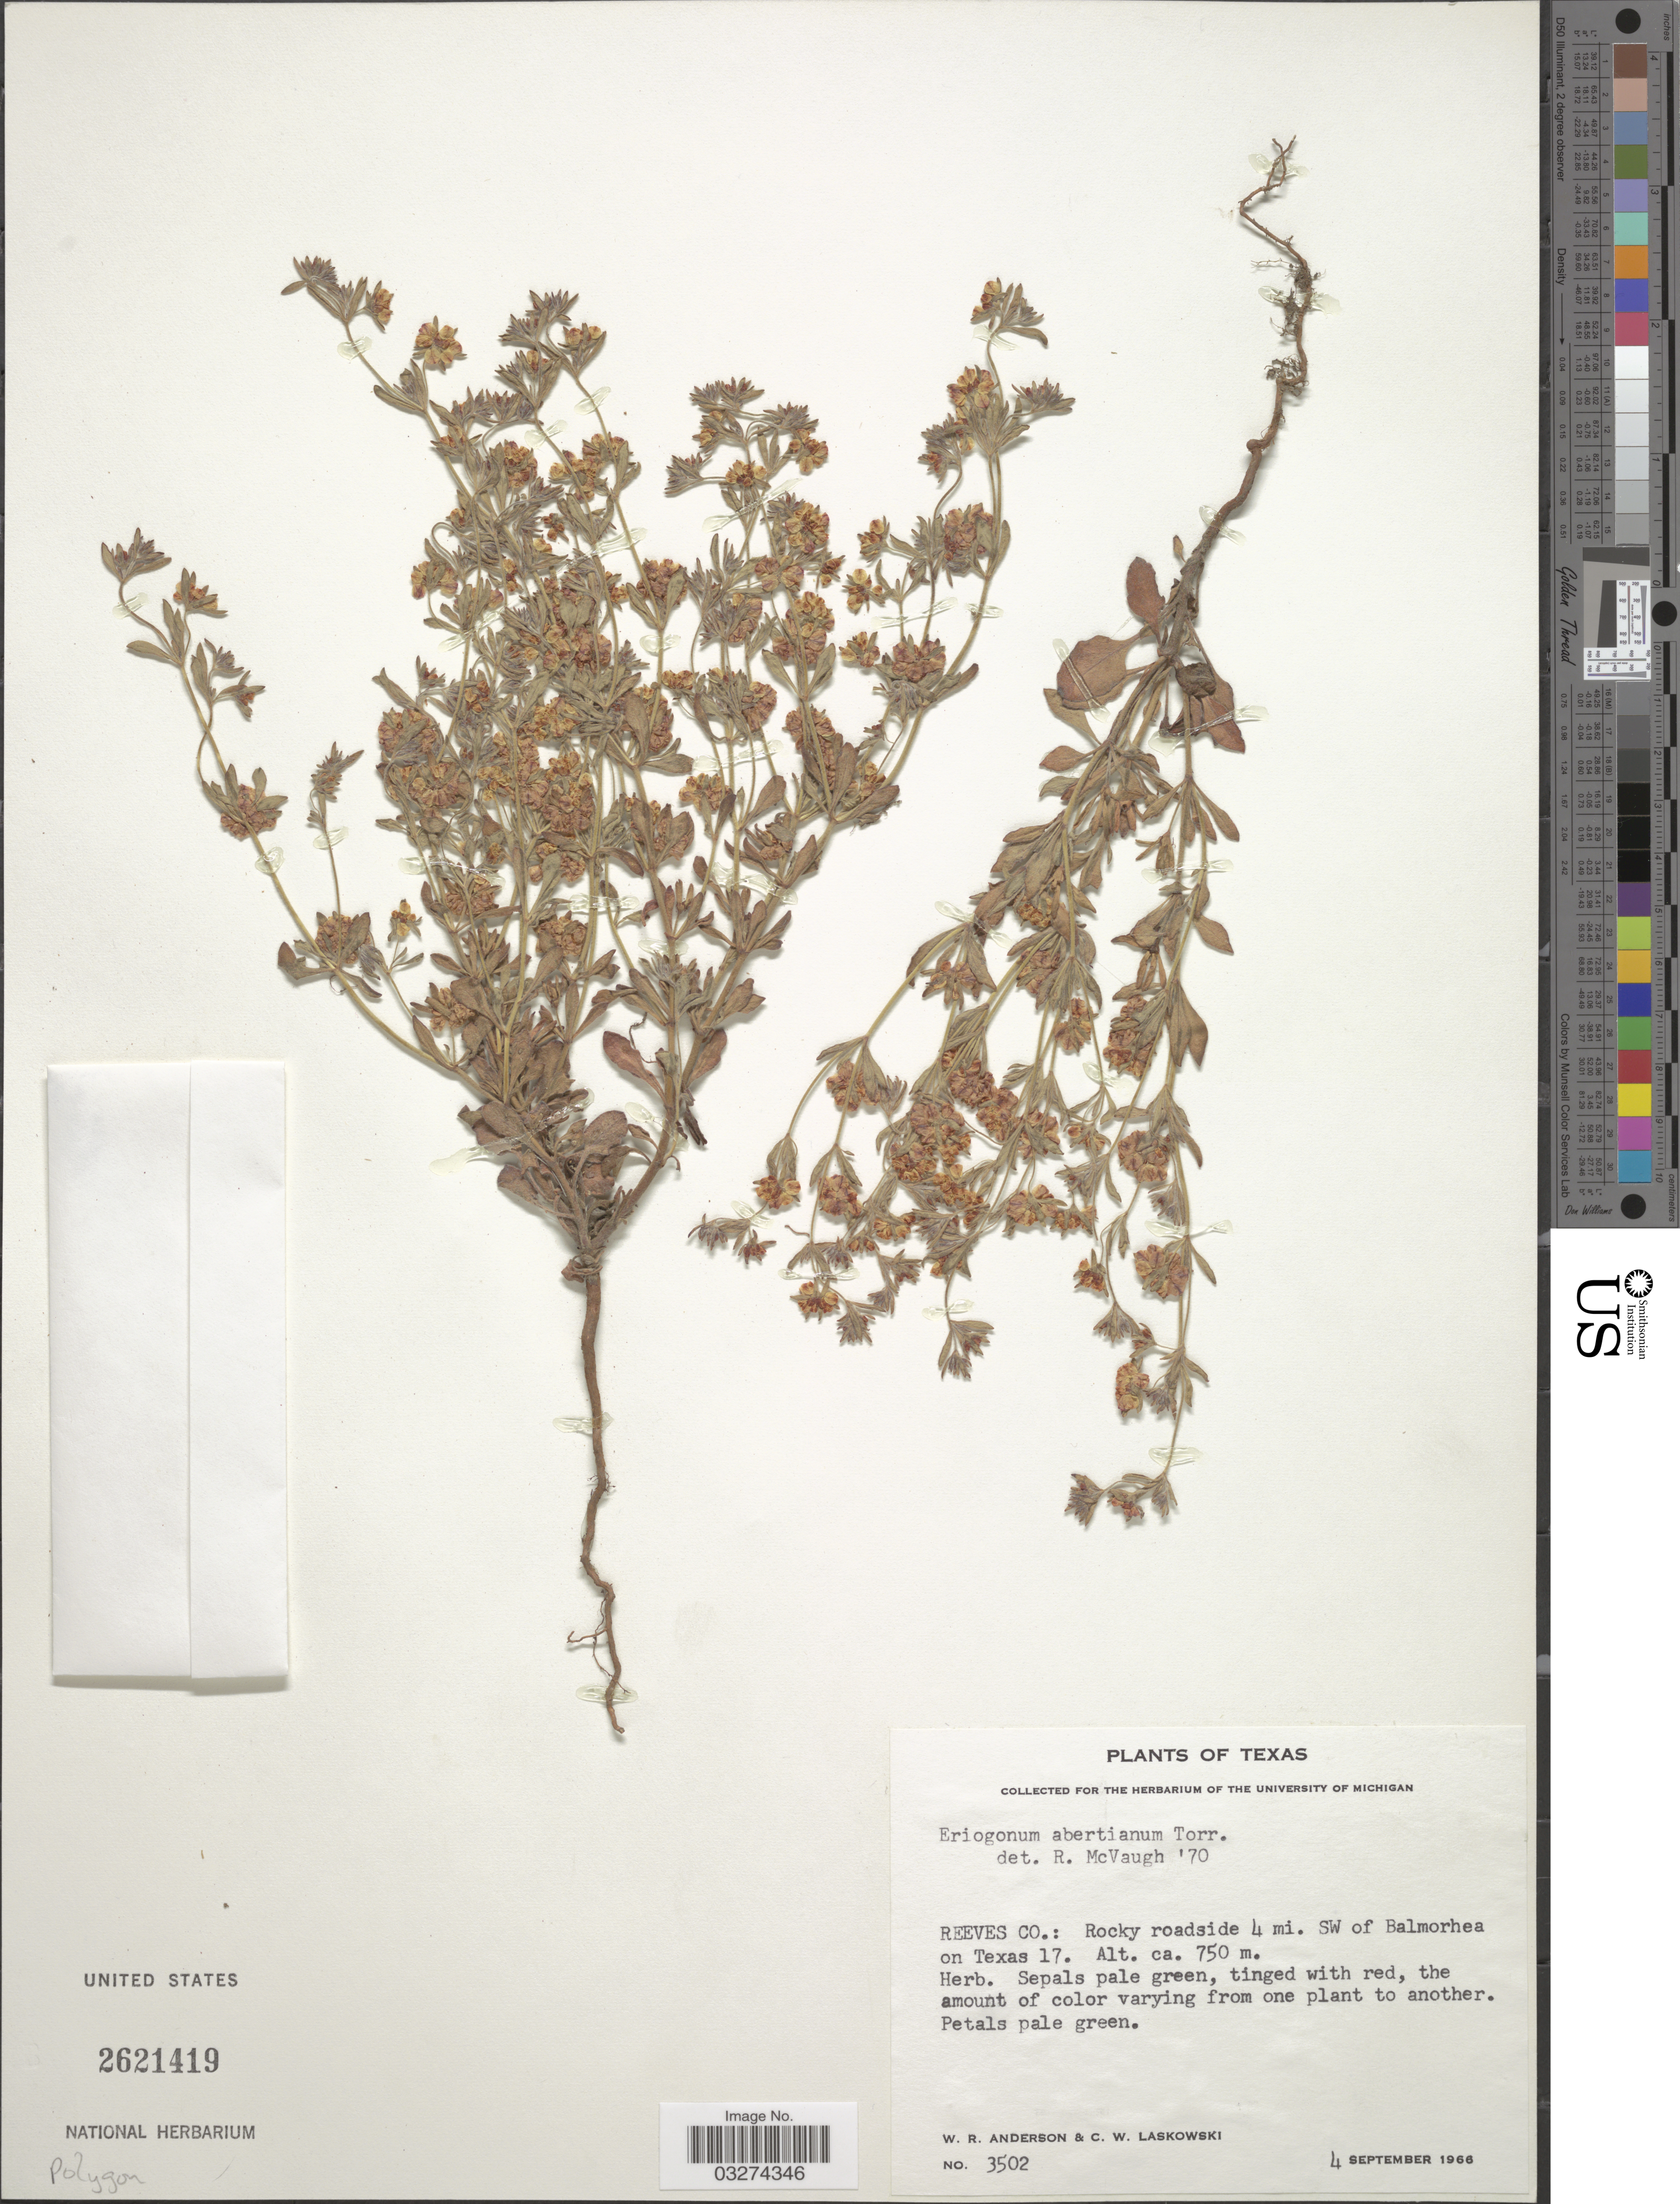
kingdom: Plantae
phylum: Tracheophyta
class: Magnoliopsida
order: Caryophyllales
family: Polygonaceae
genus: Eriogonum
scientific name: Eriogonum abertianum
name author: Torr.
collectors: W. Anderson & C. Laskowski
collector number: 3502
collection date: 1966-09-04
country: United States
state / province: Texas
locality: Reeves Co.: Rocky roadside 4 mi. SW of Balmorhea on Texas 17.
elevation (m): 750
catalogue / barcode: US 2621419